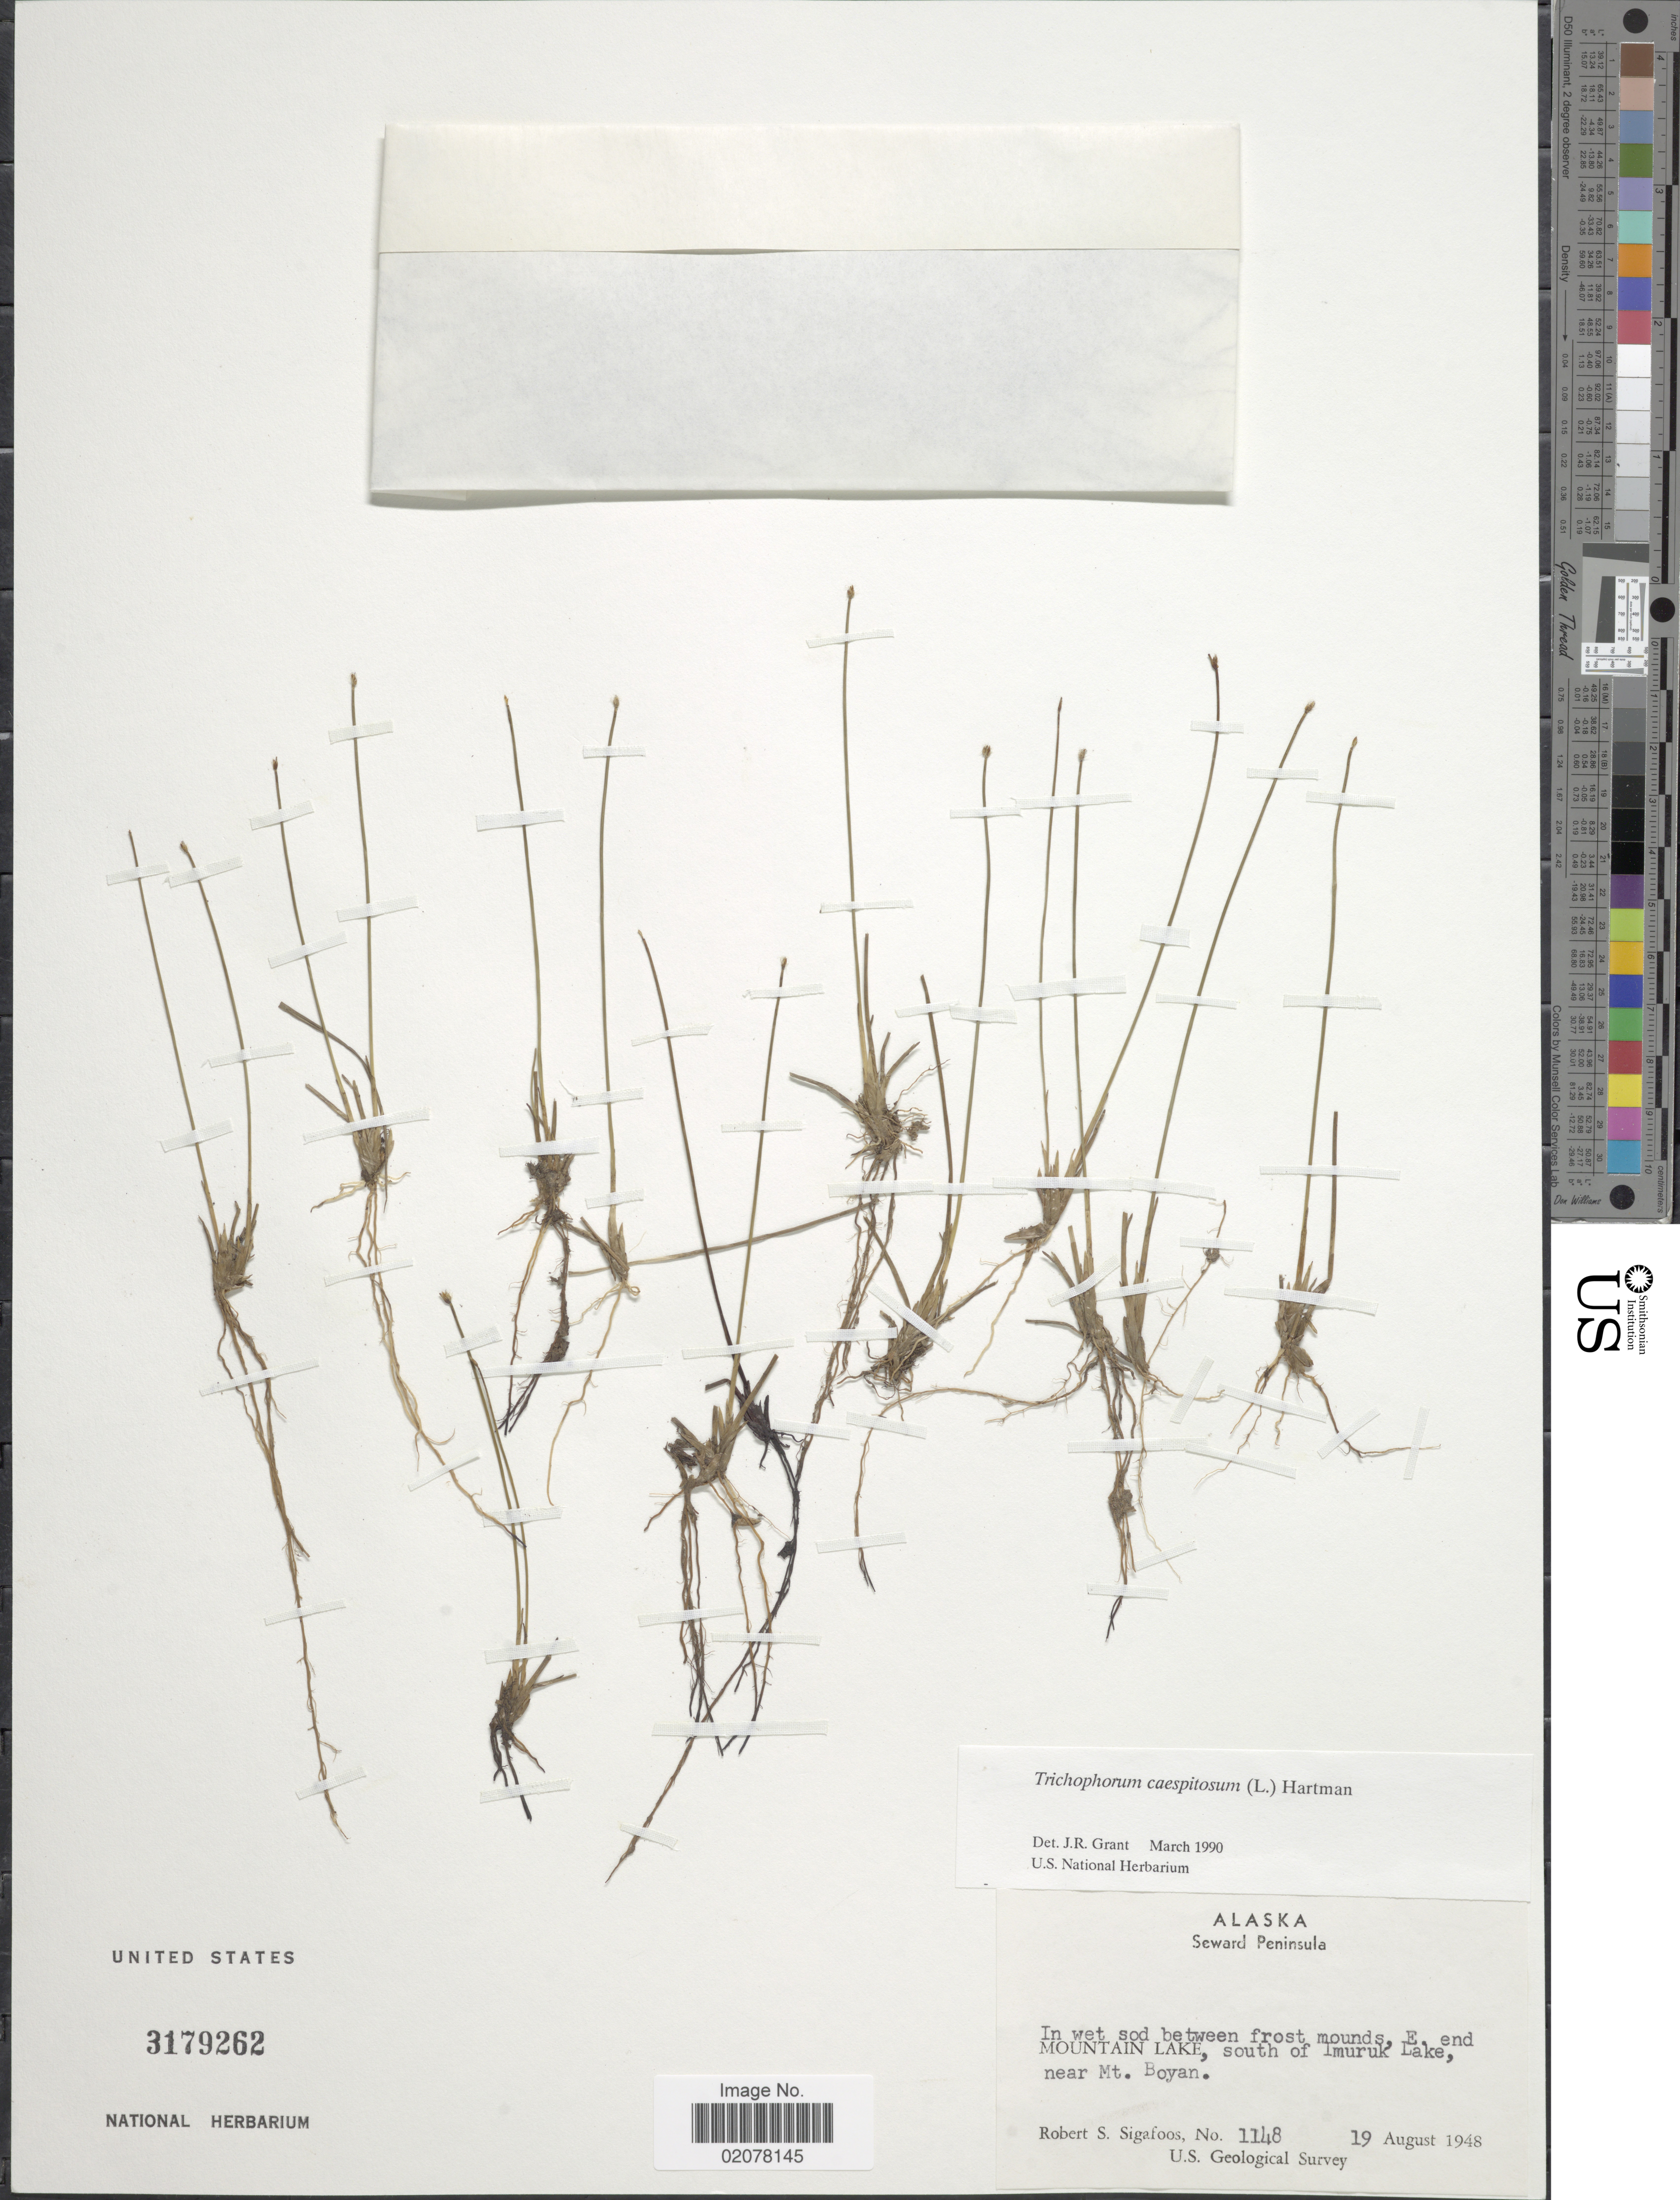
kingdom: Plantae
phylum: Tracheophyta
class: Liliopsida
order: Poales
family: Cyperaceae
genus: Trichophorum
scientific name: Trichophorum cespitosum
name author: (L.) Hartm.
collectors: R. Sigafoos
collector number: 1148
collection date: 1948-08-19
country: United States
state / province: Alaska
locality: Seward Peninsula, in wet sod between frost mounds, E. end Mountain Lake, south of Imuruk Lake, near Mt. Boyan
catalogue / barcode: US 3179262